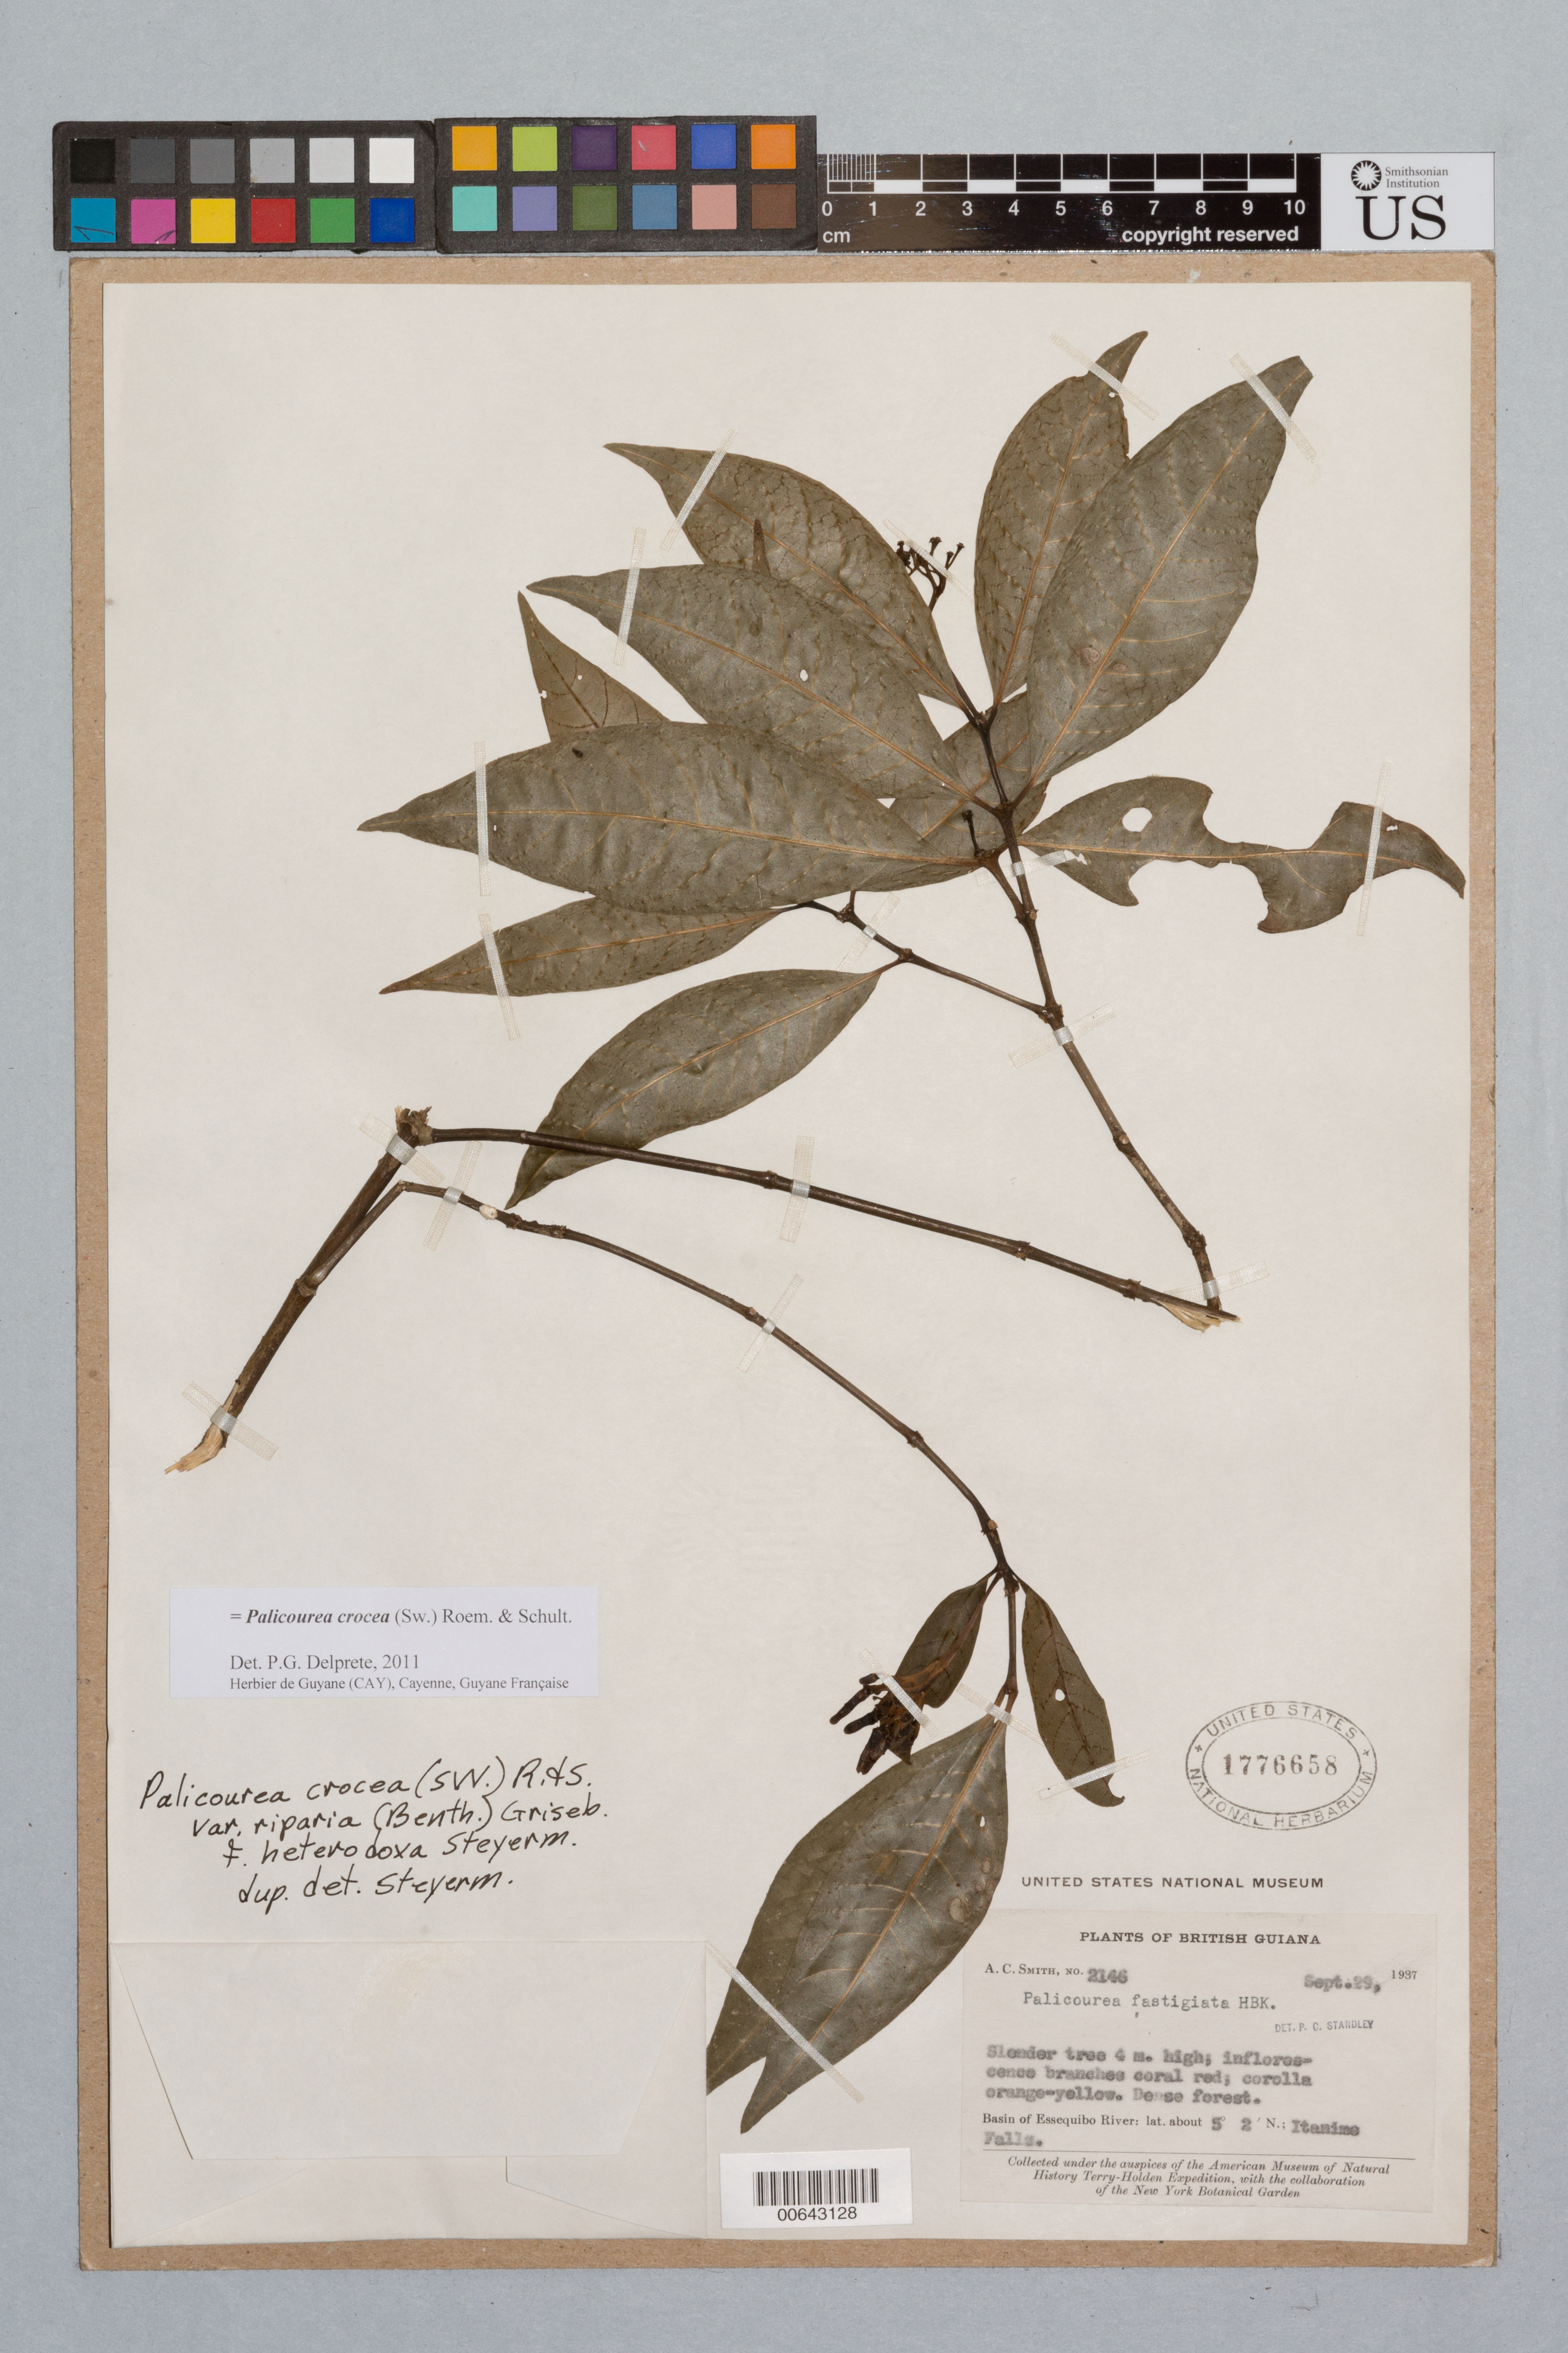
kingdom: Plantae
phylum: Tracheophyta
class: Magnoliopsida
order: Gentianales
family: Rubiaceae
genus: Palicourea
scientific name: Palicourea crocea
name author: (Sw.) Schult.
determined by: Delprete, P. G., Herb. de Guyane Cay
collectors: A. C. Smith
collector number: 2146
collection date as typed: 29-Sep-37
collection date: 1937-09-29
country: Guyana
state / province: Potaro-Siparuni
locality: Itanime Falls, Essequibo River basin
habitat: Dense forest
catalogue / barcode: US 1776658